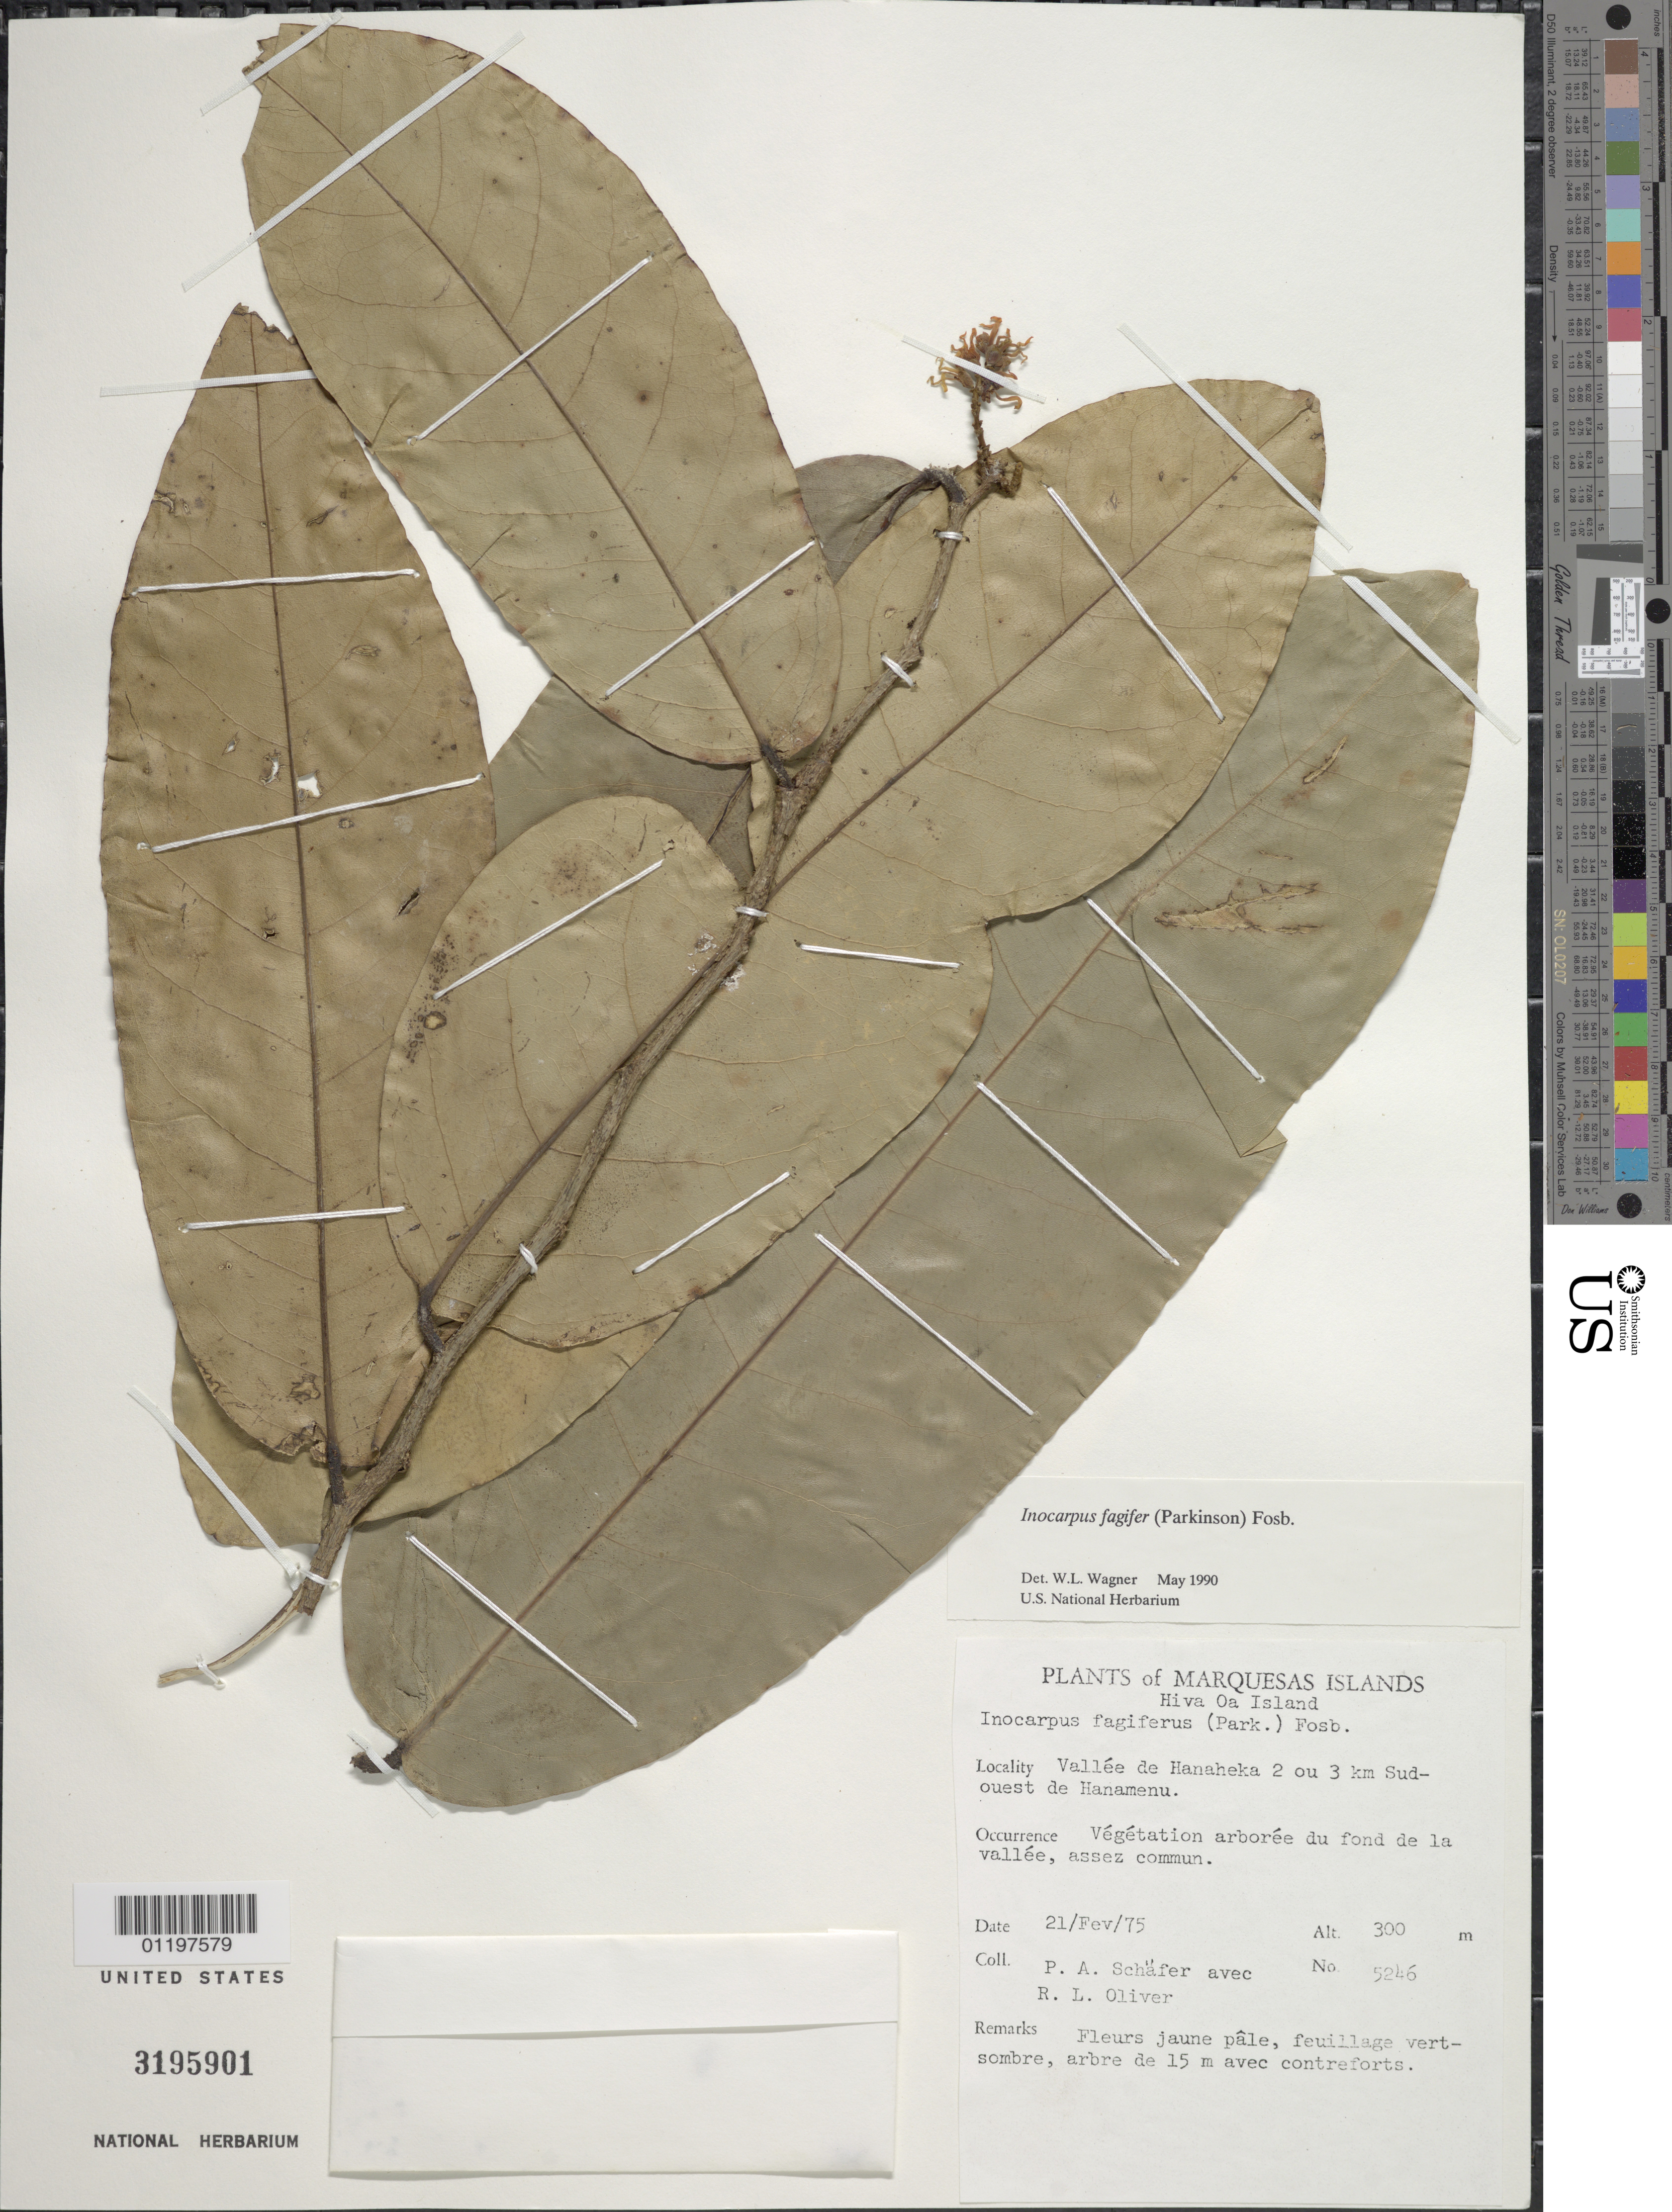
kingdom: Plantae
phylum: Tracheophyta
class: Magnoliopsida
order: Fabales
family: Fabaceae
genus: Inocarpus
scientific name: Inocarpus fagifer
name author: (Parkinson) Fosberg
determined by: Wagner, W. L., (BOT), Smithsonian Institution - National Museum of Natural History (UNITED STATES)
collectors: P. A. Schäfer & R. L. Oliver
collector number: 5246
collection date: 1975-02-21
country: French Polynesia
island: Hiva Oa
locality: Vallée de Hanaheka, 2 ou 3 km SW de Hanamenu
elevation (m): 300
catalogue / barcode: US 3195901